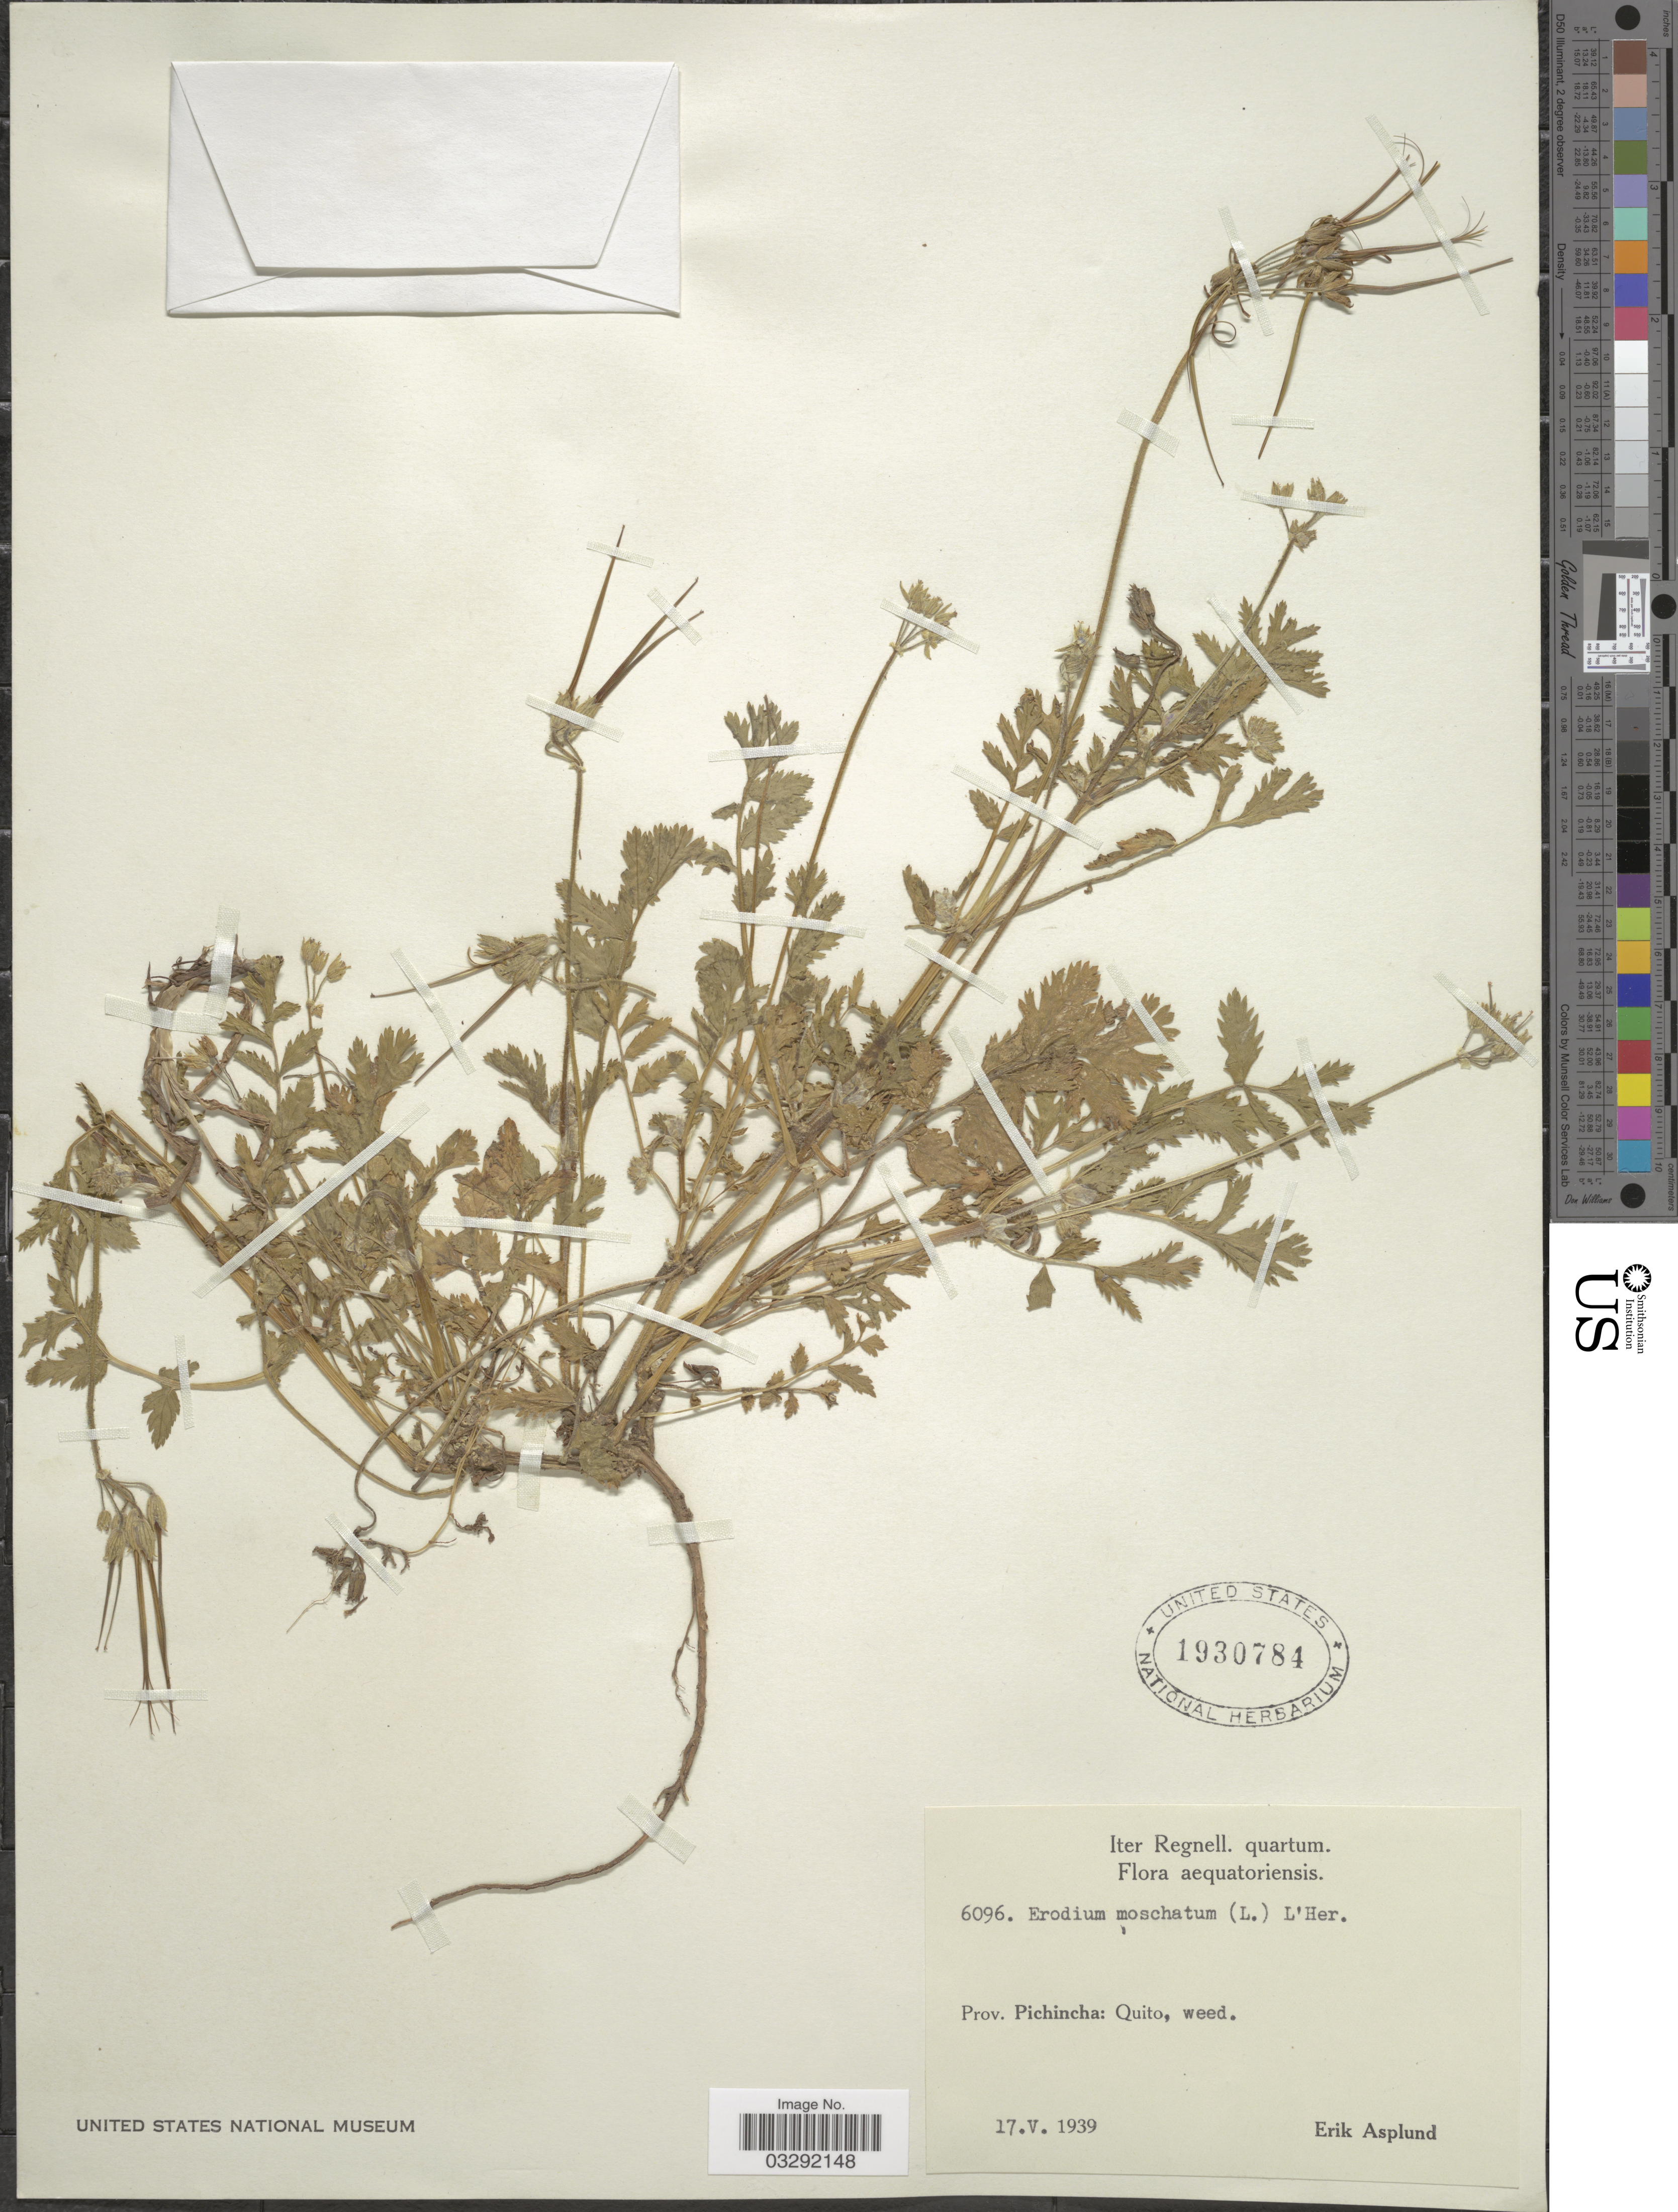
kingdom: Plantae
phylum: Tracheophyta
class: Magnoliopsida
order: Geraniales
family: Geraniaceae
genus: Erodium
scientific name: Erodium moschatum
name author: (L.) L'Hér. ex Aiton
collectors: E. Asplund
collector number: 6096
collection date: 1939-05-17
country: Ecuador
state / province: Pichincha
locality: Quito.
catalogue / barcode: US 1930784